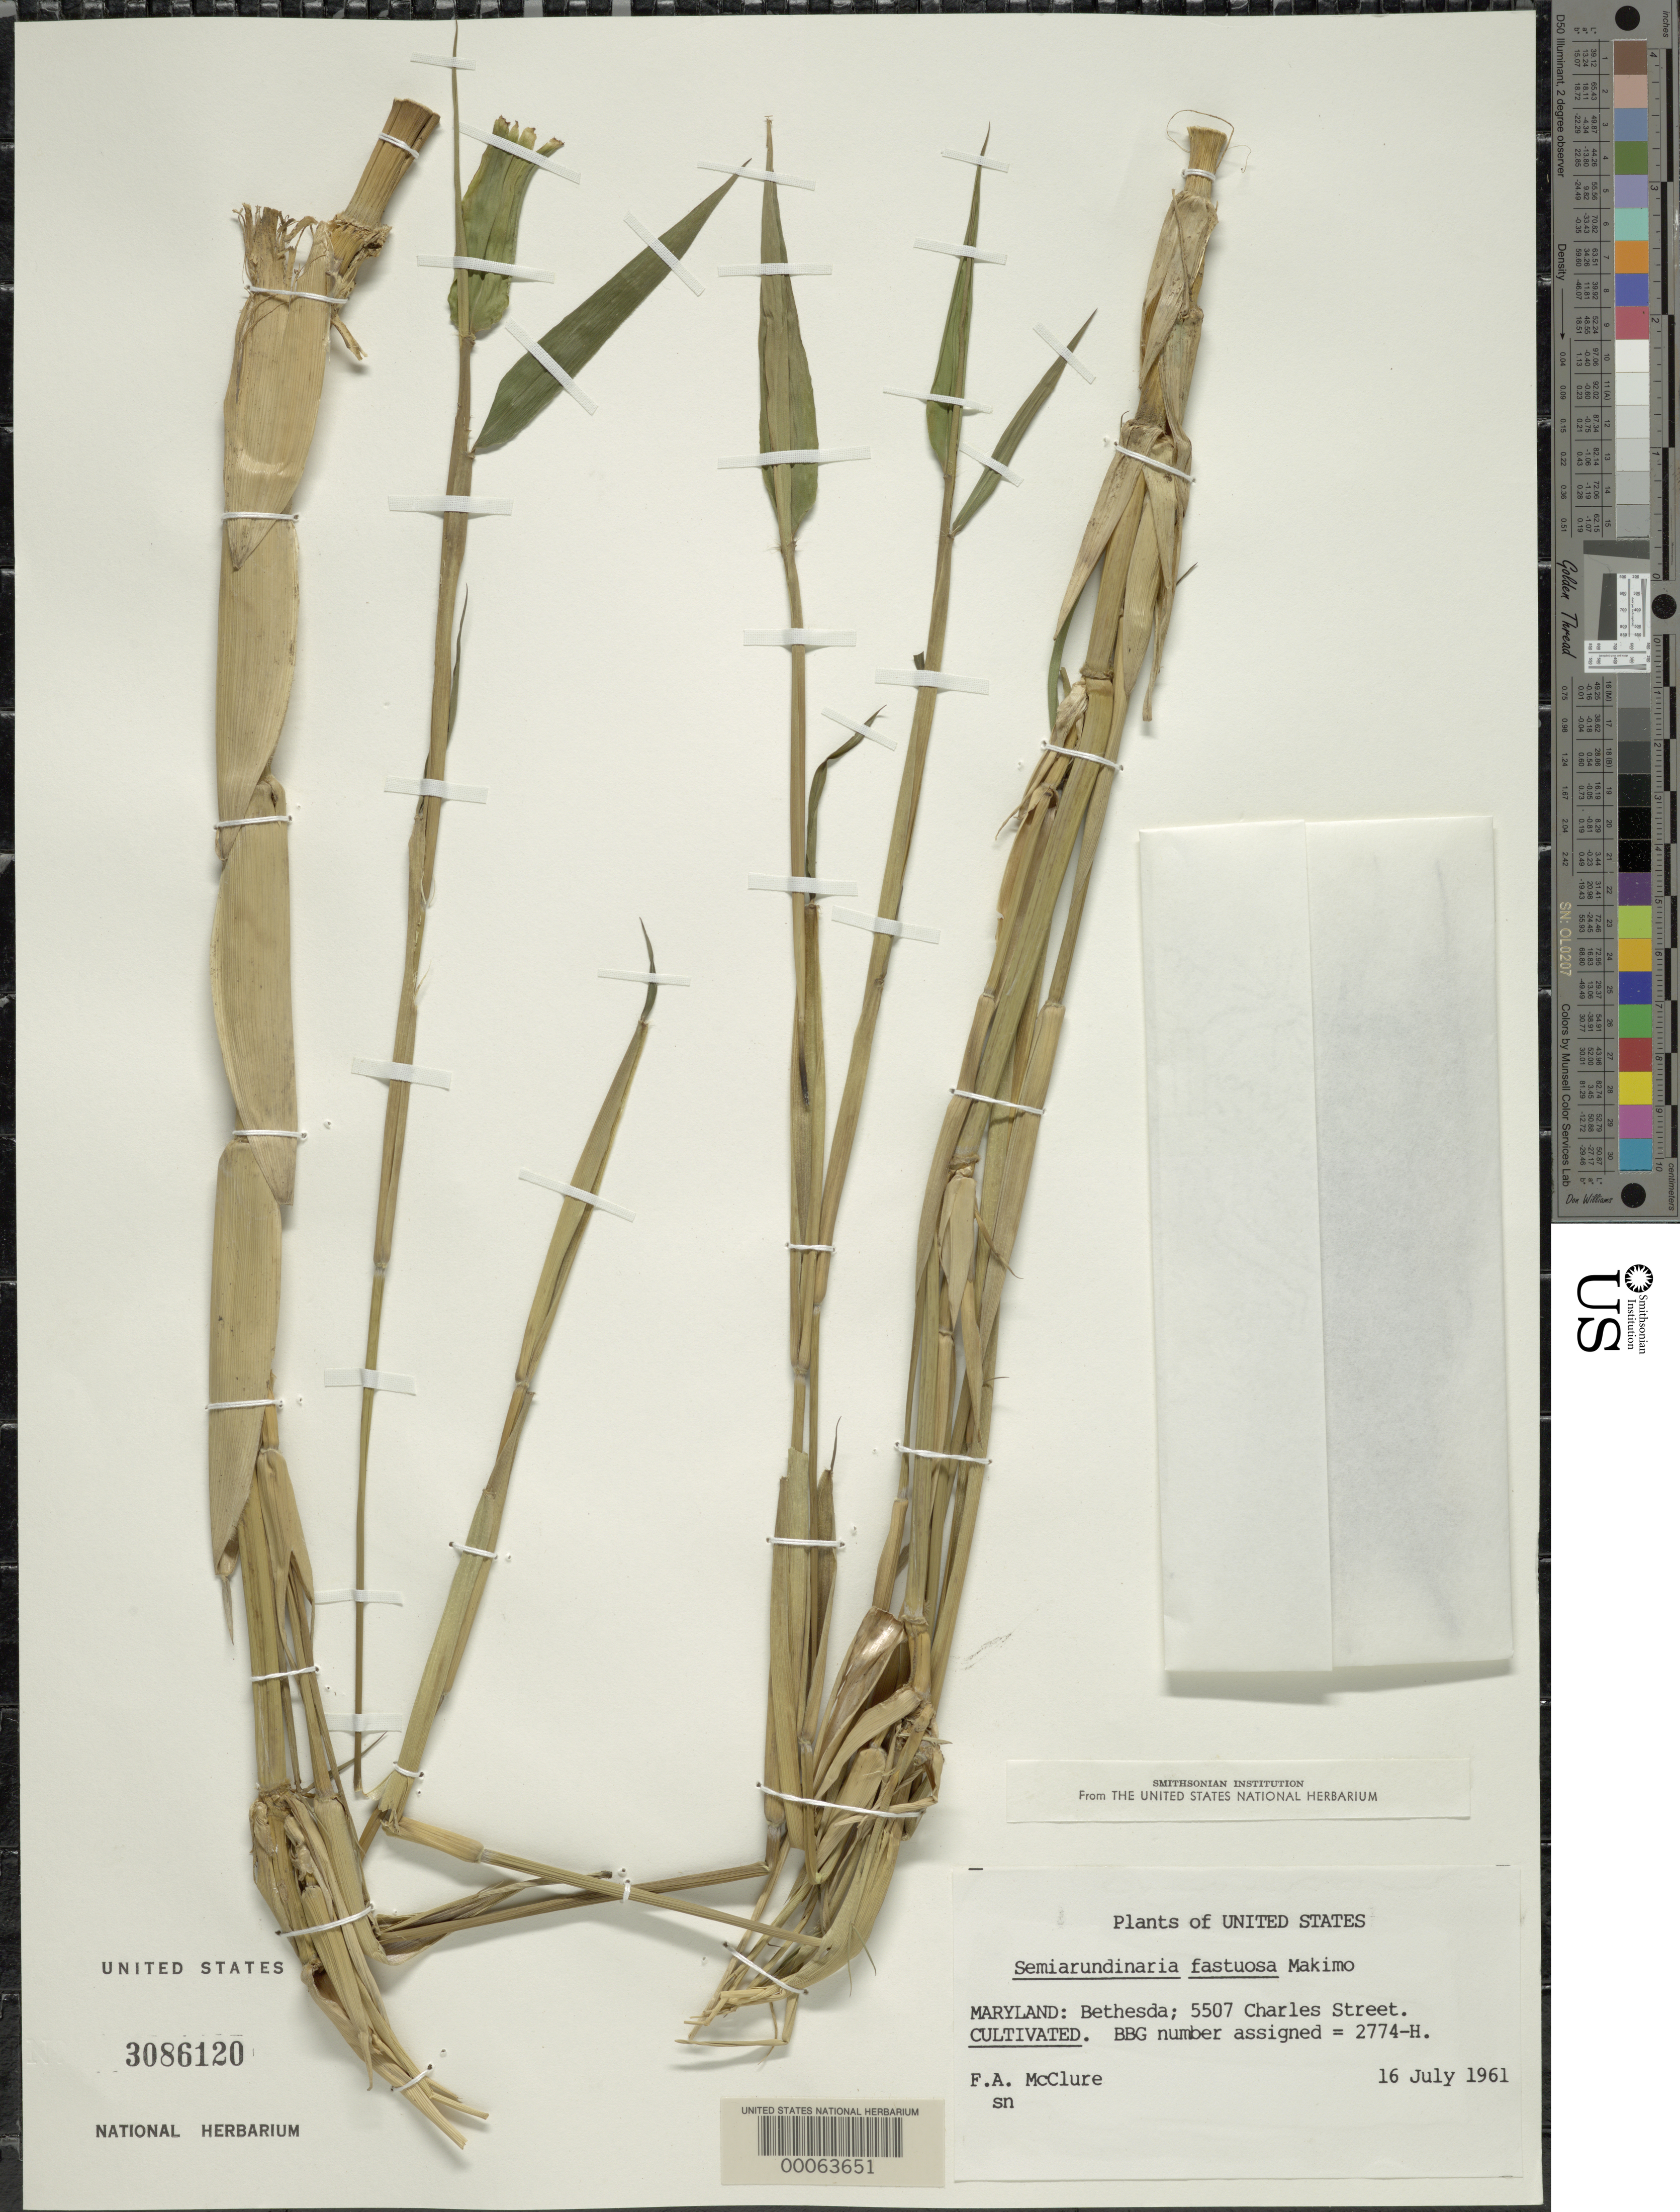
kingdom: Plantae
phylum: Tracheophyta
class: Liliopsida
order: Poales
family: Poaceae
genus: Semiarundinaria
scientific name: Semiarundinaria fastuosa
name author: Makino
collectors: F. A. McClure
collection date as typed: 16 Jul 1961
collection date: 1961-07-16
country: United States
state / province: Maryland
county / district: Montgomery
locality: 5507 Charles Street, Bethesda (McClure's garden)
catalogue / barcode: US 3086120